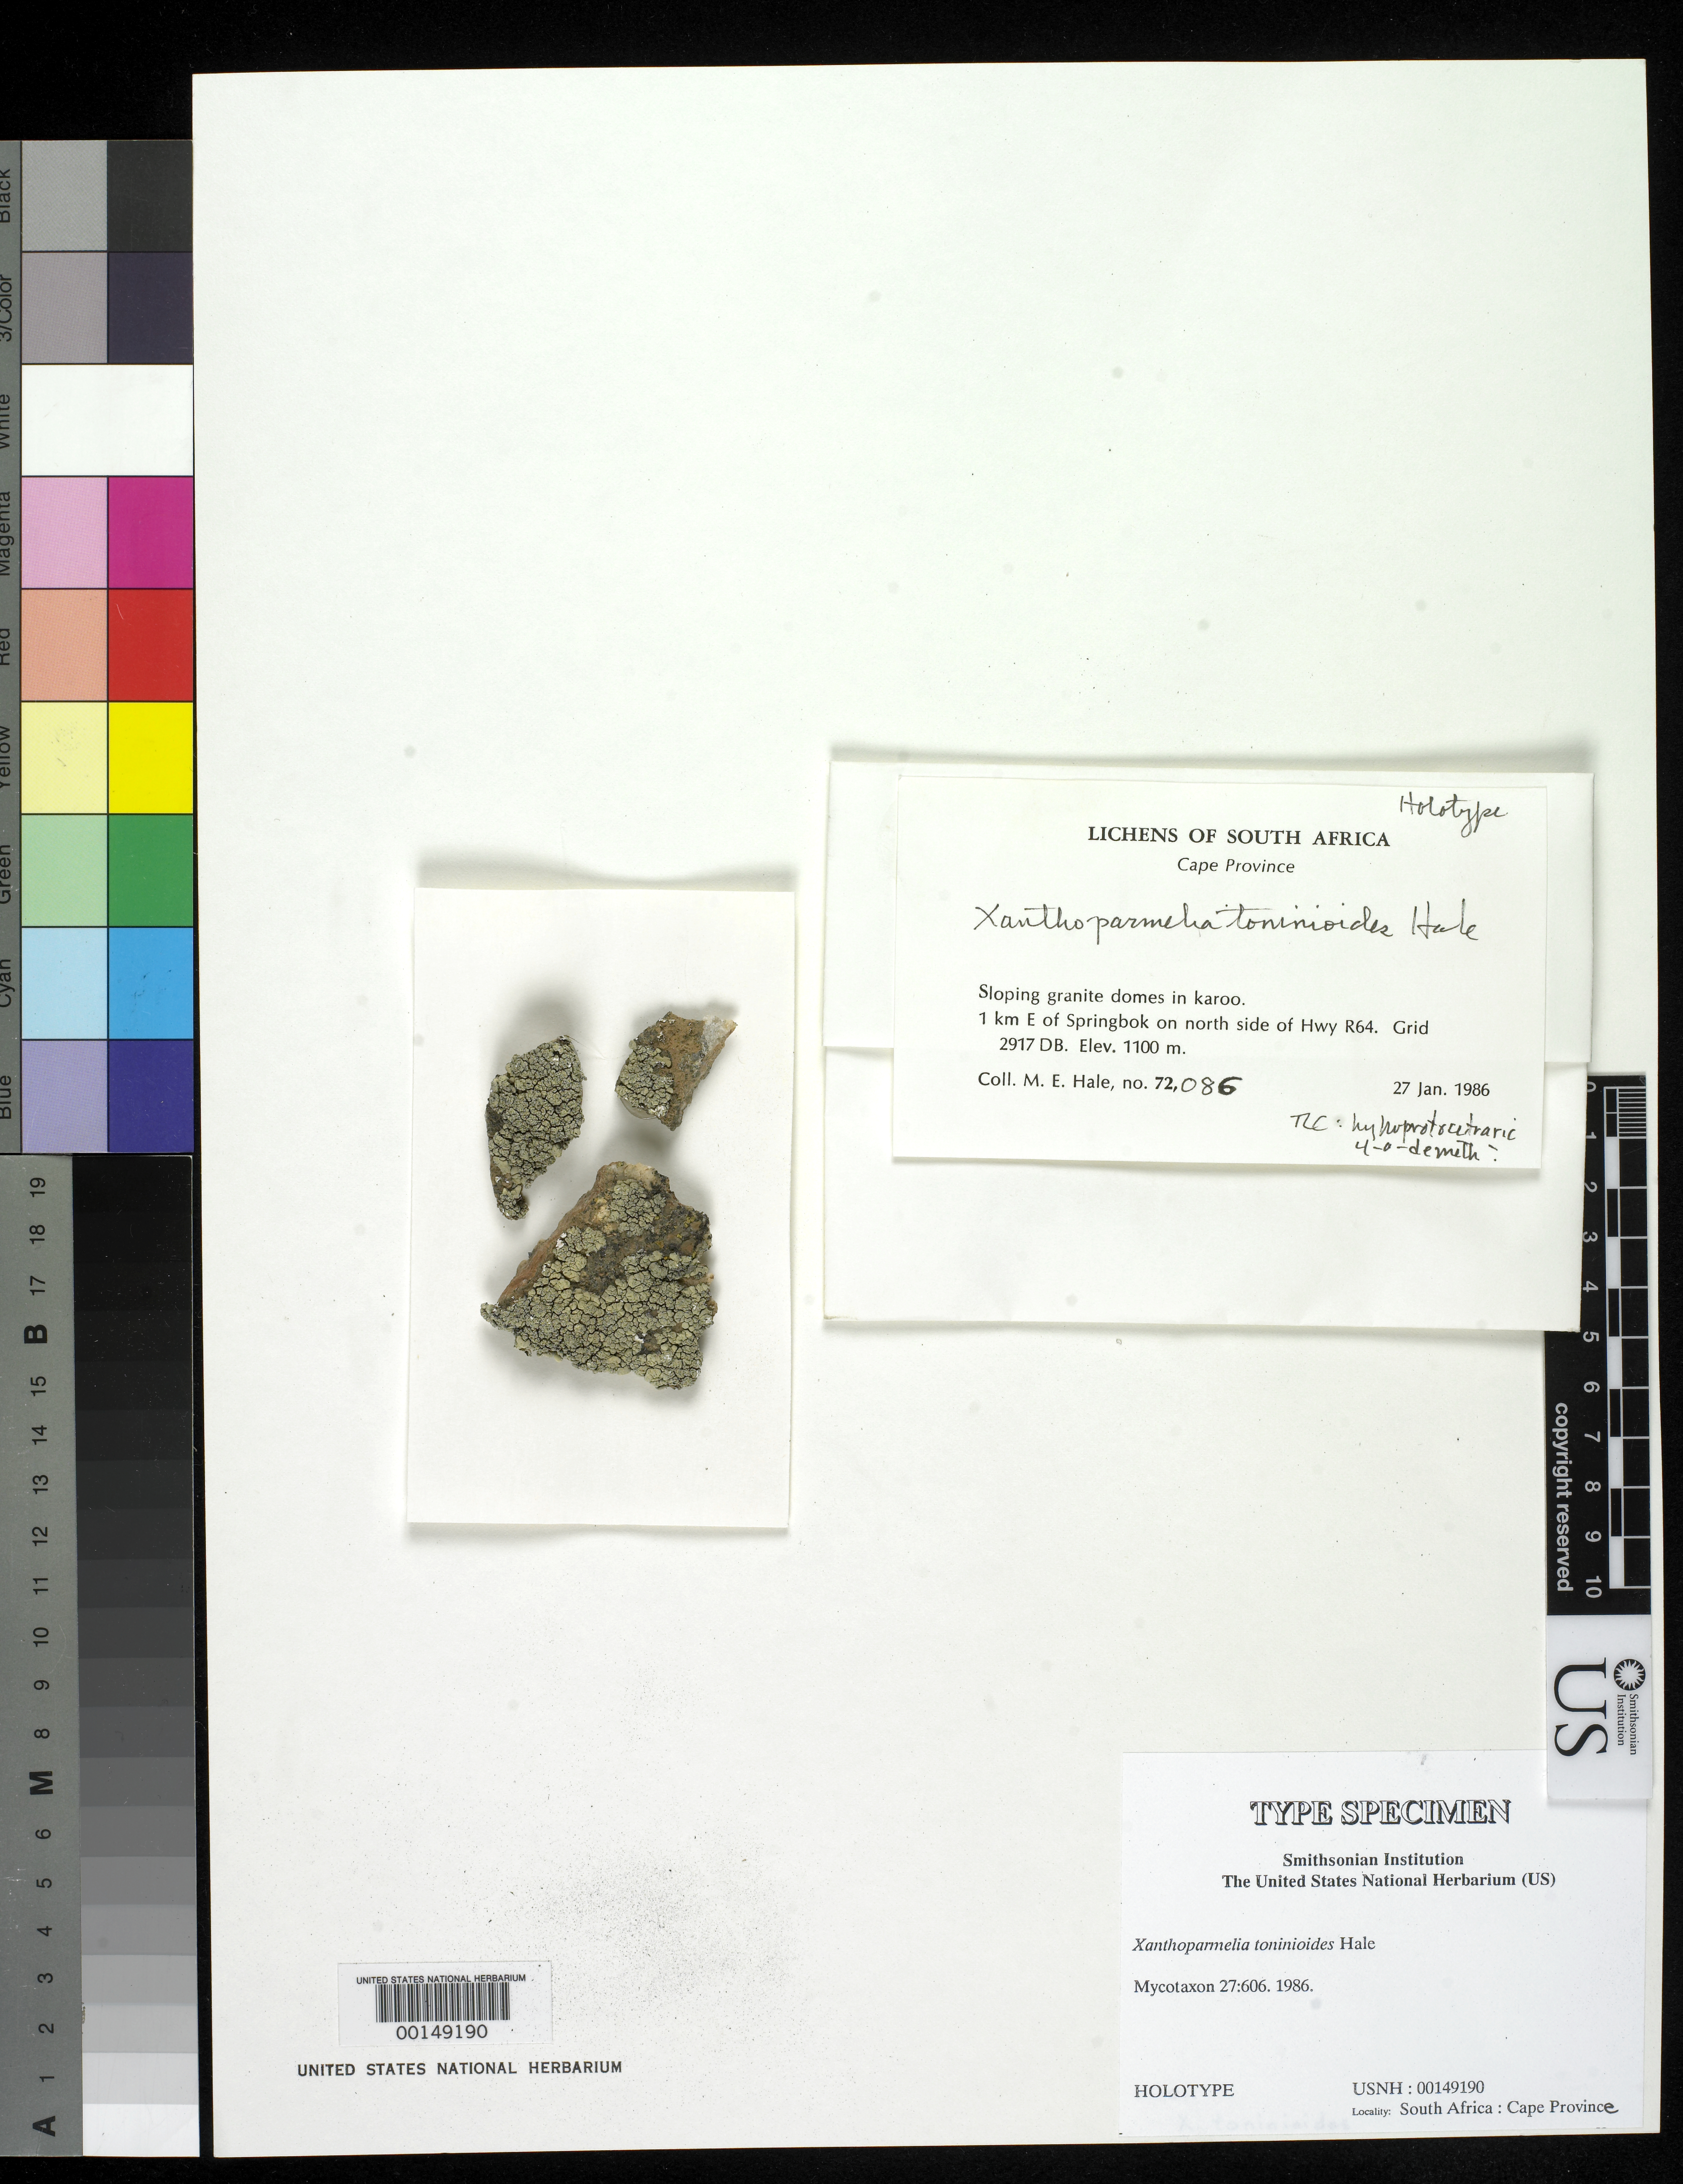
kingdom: Fungi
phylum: Ascomycota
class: Lecanoromycetes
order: Lecanorales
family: Parmeliaceae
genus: Xanthoparmelia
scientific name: Xanthoparmelia toninioides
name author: Hale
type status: Holotype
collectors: M. Hale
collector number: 72086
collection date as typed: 27 Jan 1986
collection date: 1986-01-27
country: South Africa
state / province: Northern Cape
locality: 1 km E of Springbok on N side of Hwy R64, grid 2917 DB, sloping granite domes in Karoo.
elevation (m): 1100